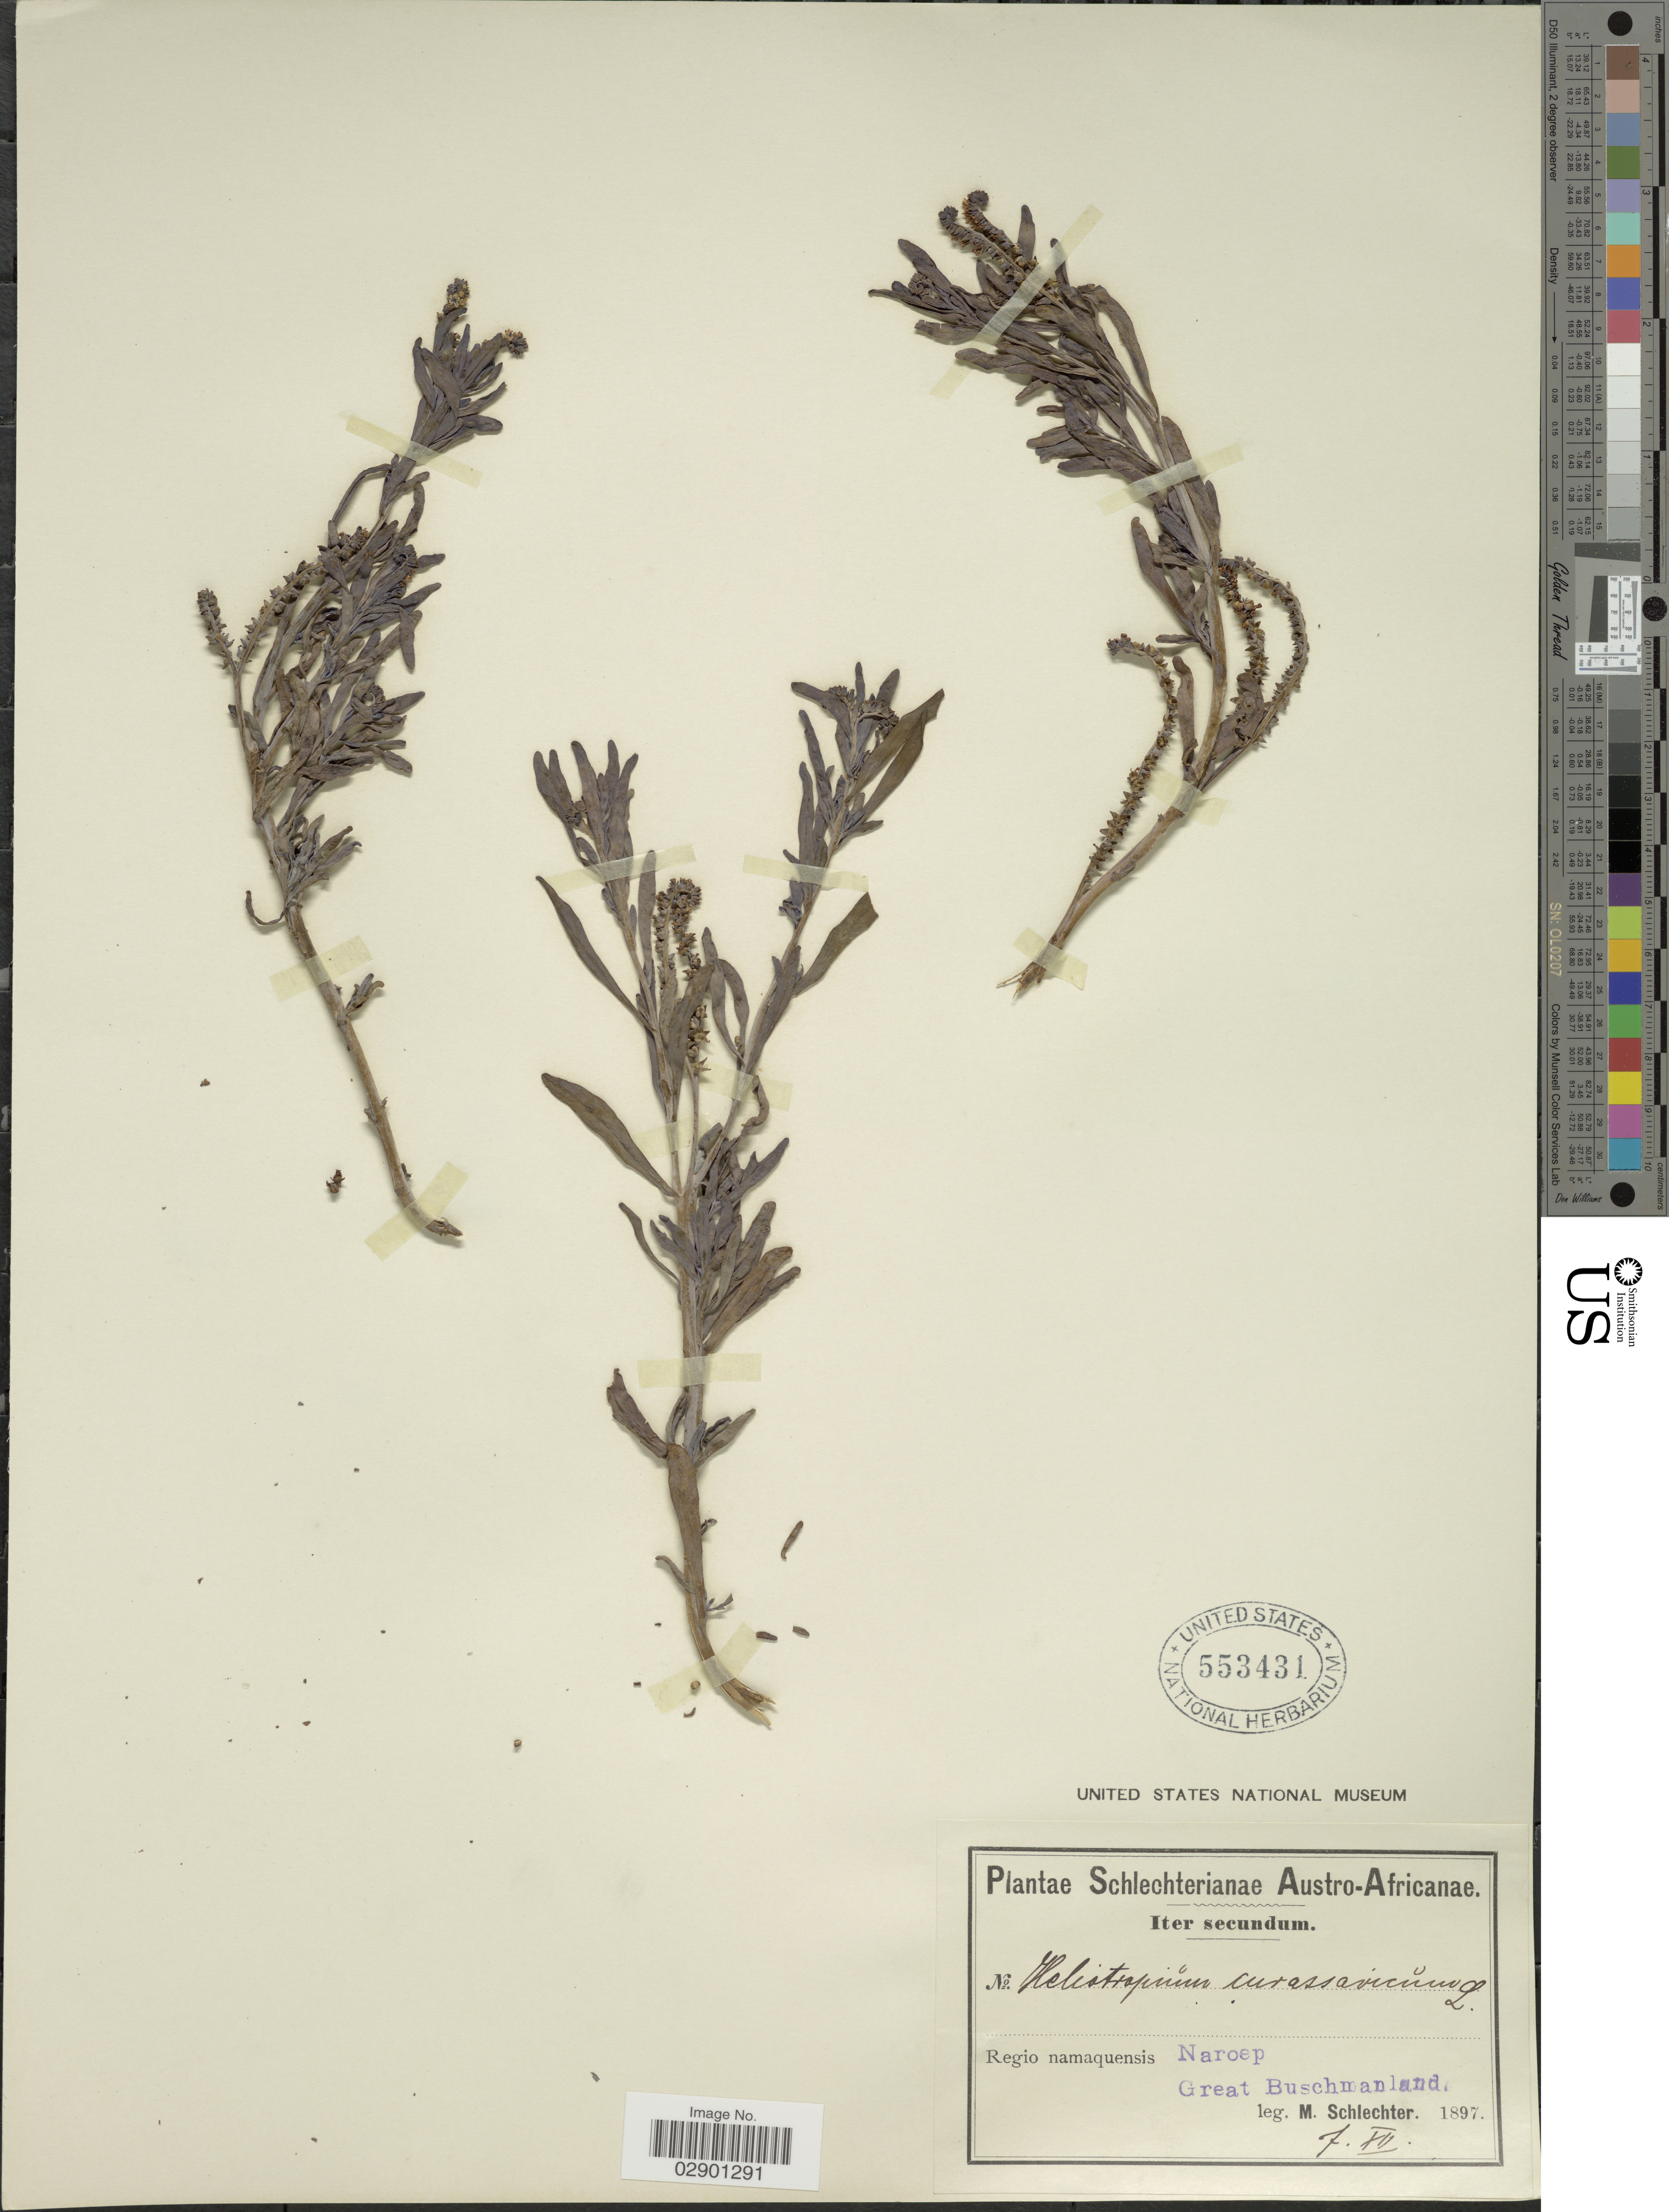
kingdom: Plantae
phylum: Tracheophyta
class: Magnoliopsida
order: Boraginales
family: Heliotropiaceae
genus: Heliotropium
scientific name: Heliotropium curassavicum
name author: L.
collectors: M. Schlechter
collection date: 1897-12-07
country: South Africa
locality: Austro-Africanae. Regio namaquensis Naroep, Great Buschmanland.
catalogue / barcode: US 553431